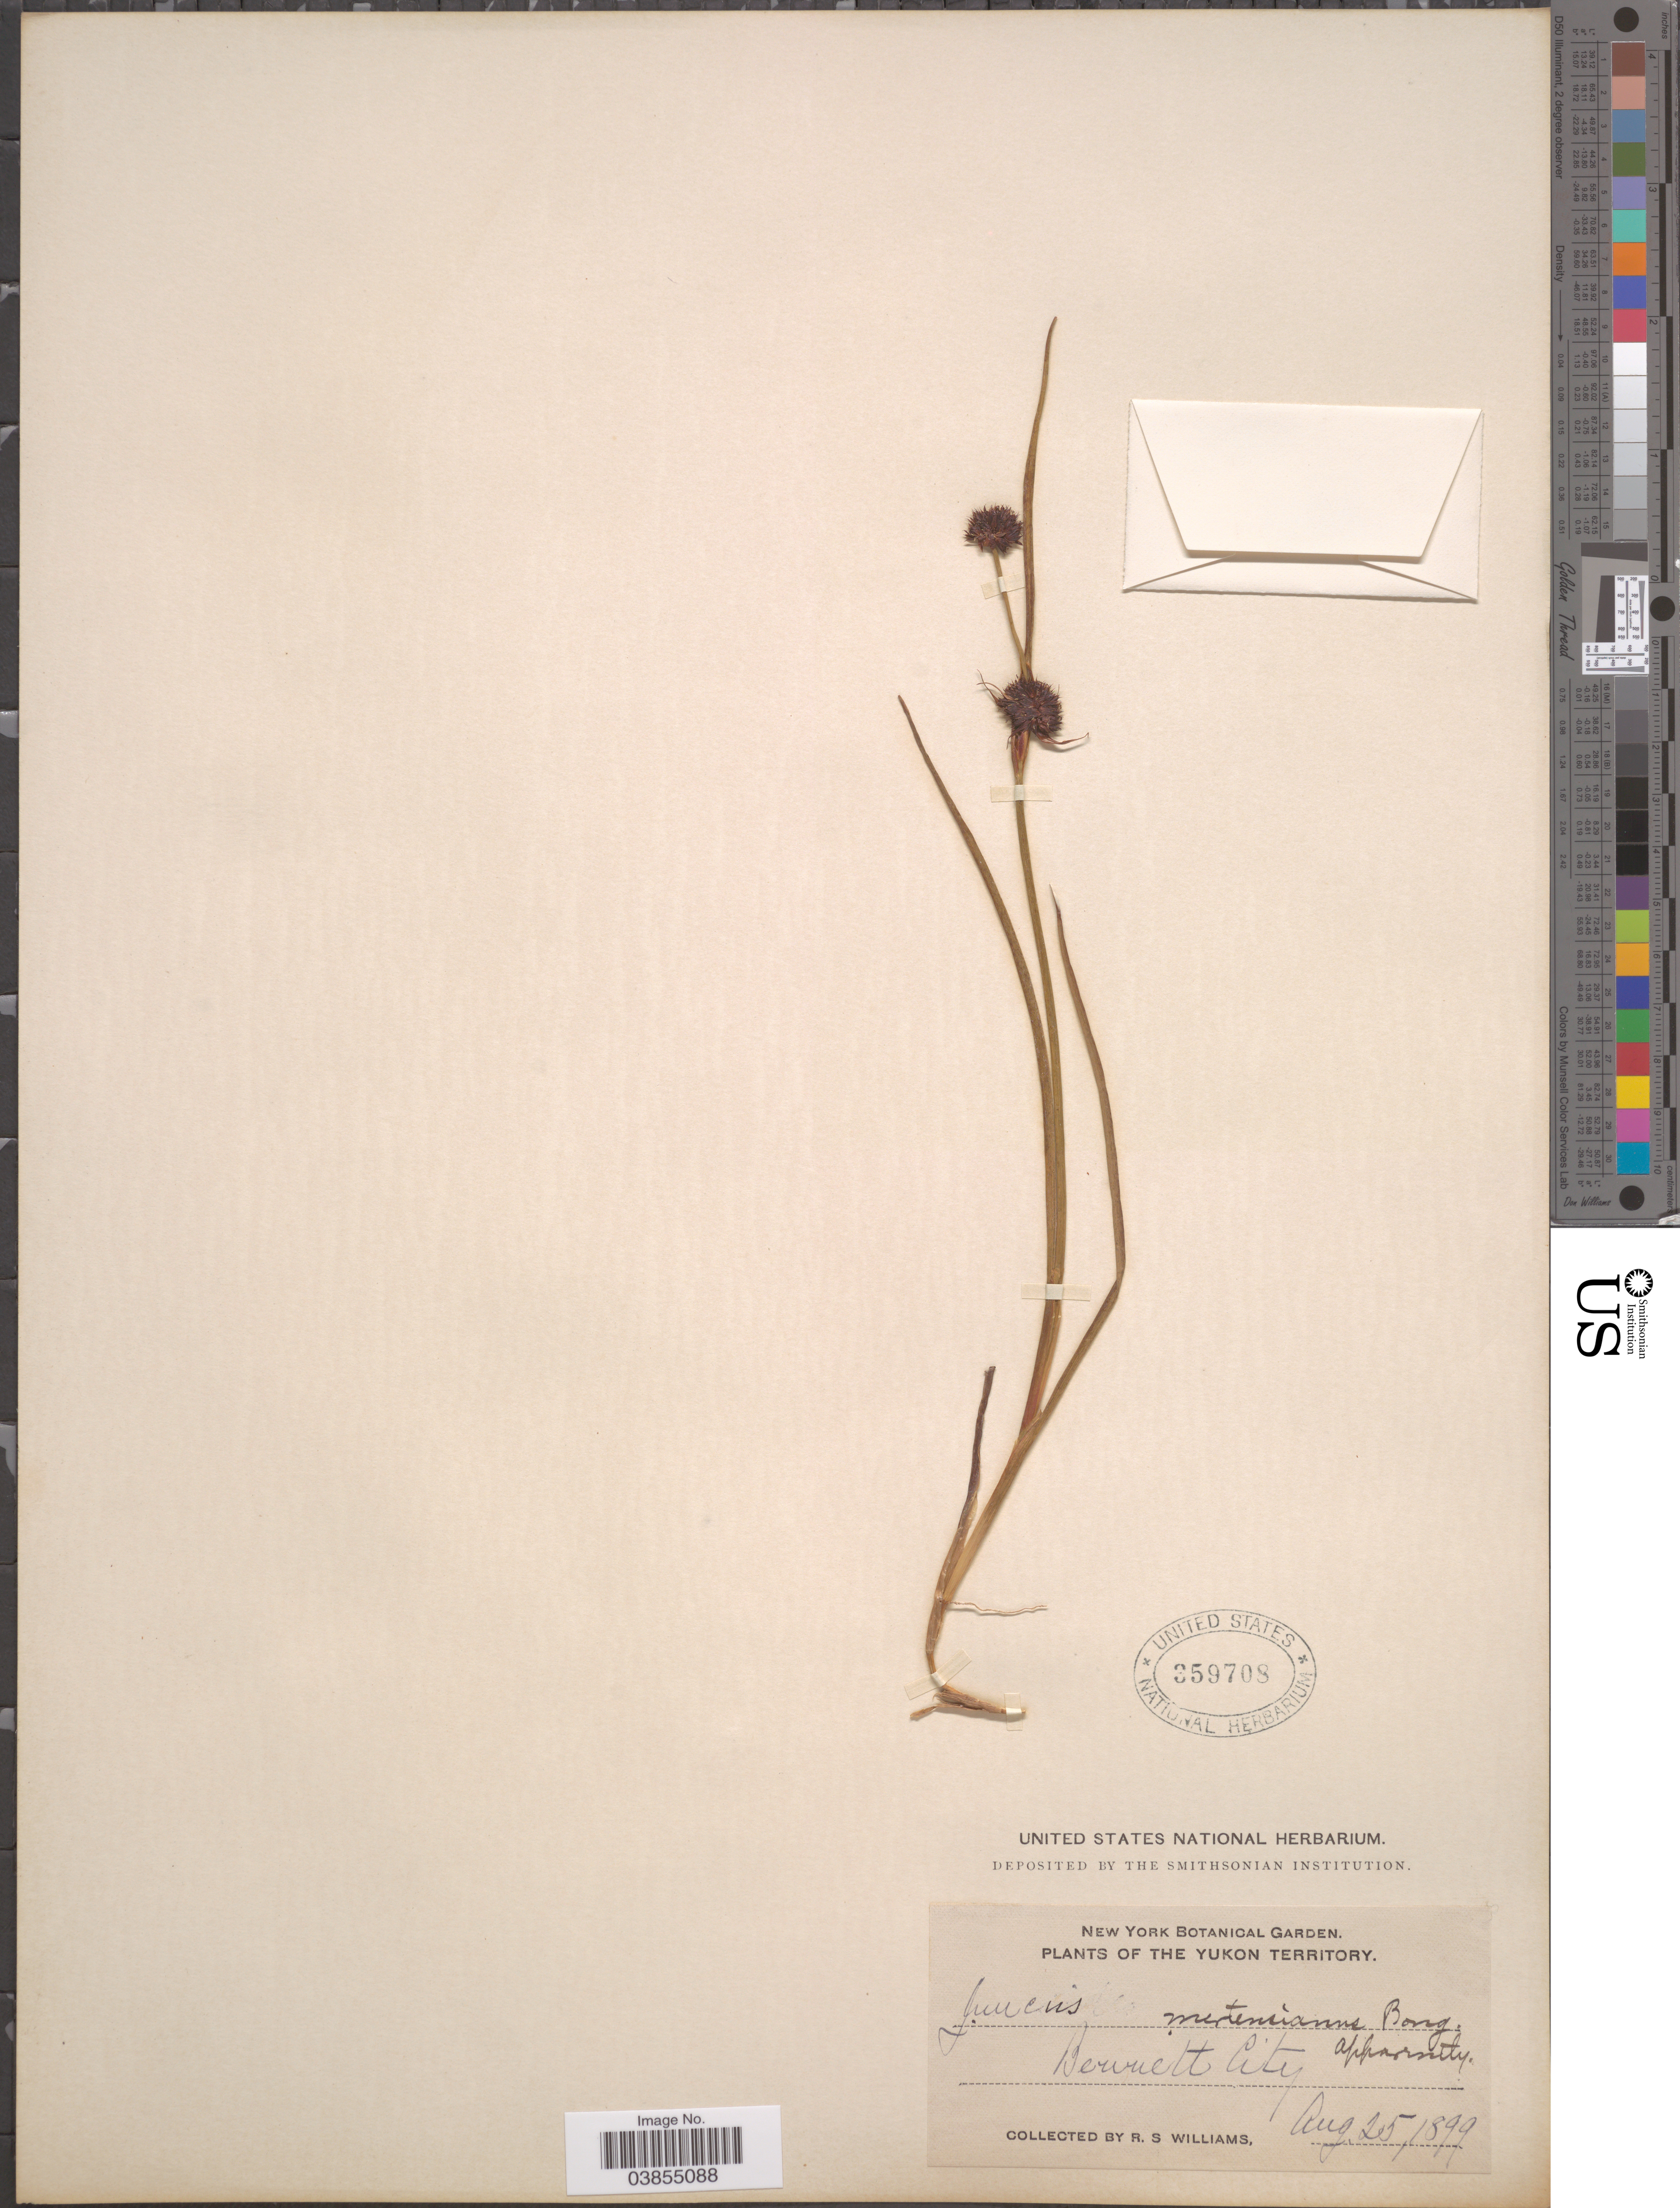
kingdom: Plantae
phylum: Tracheophyta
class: Liliopsida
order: Poales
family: Juncaceae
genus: Juncus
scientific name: Juncus mertensianus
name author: Bong.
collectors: R. S. Williams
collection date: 1899-08-25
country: Canada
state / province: Yukon Territory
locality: Bennett City.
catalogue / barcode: US 359708